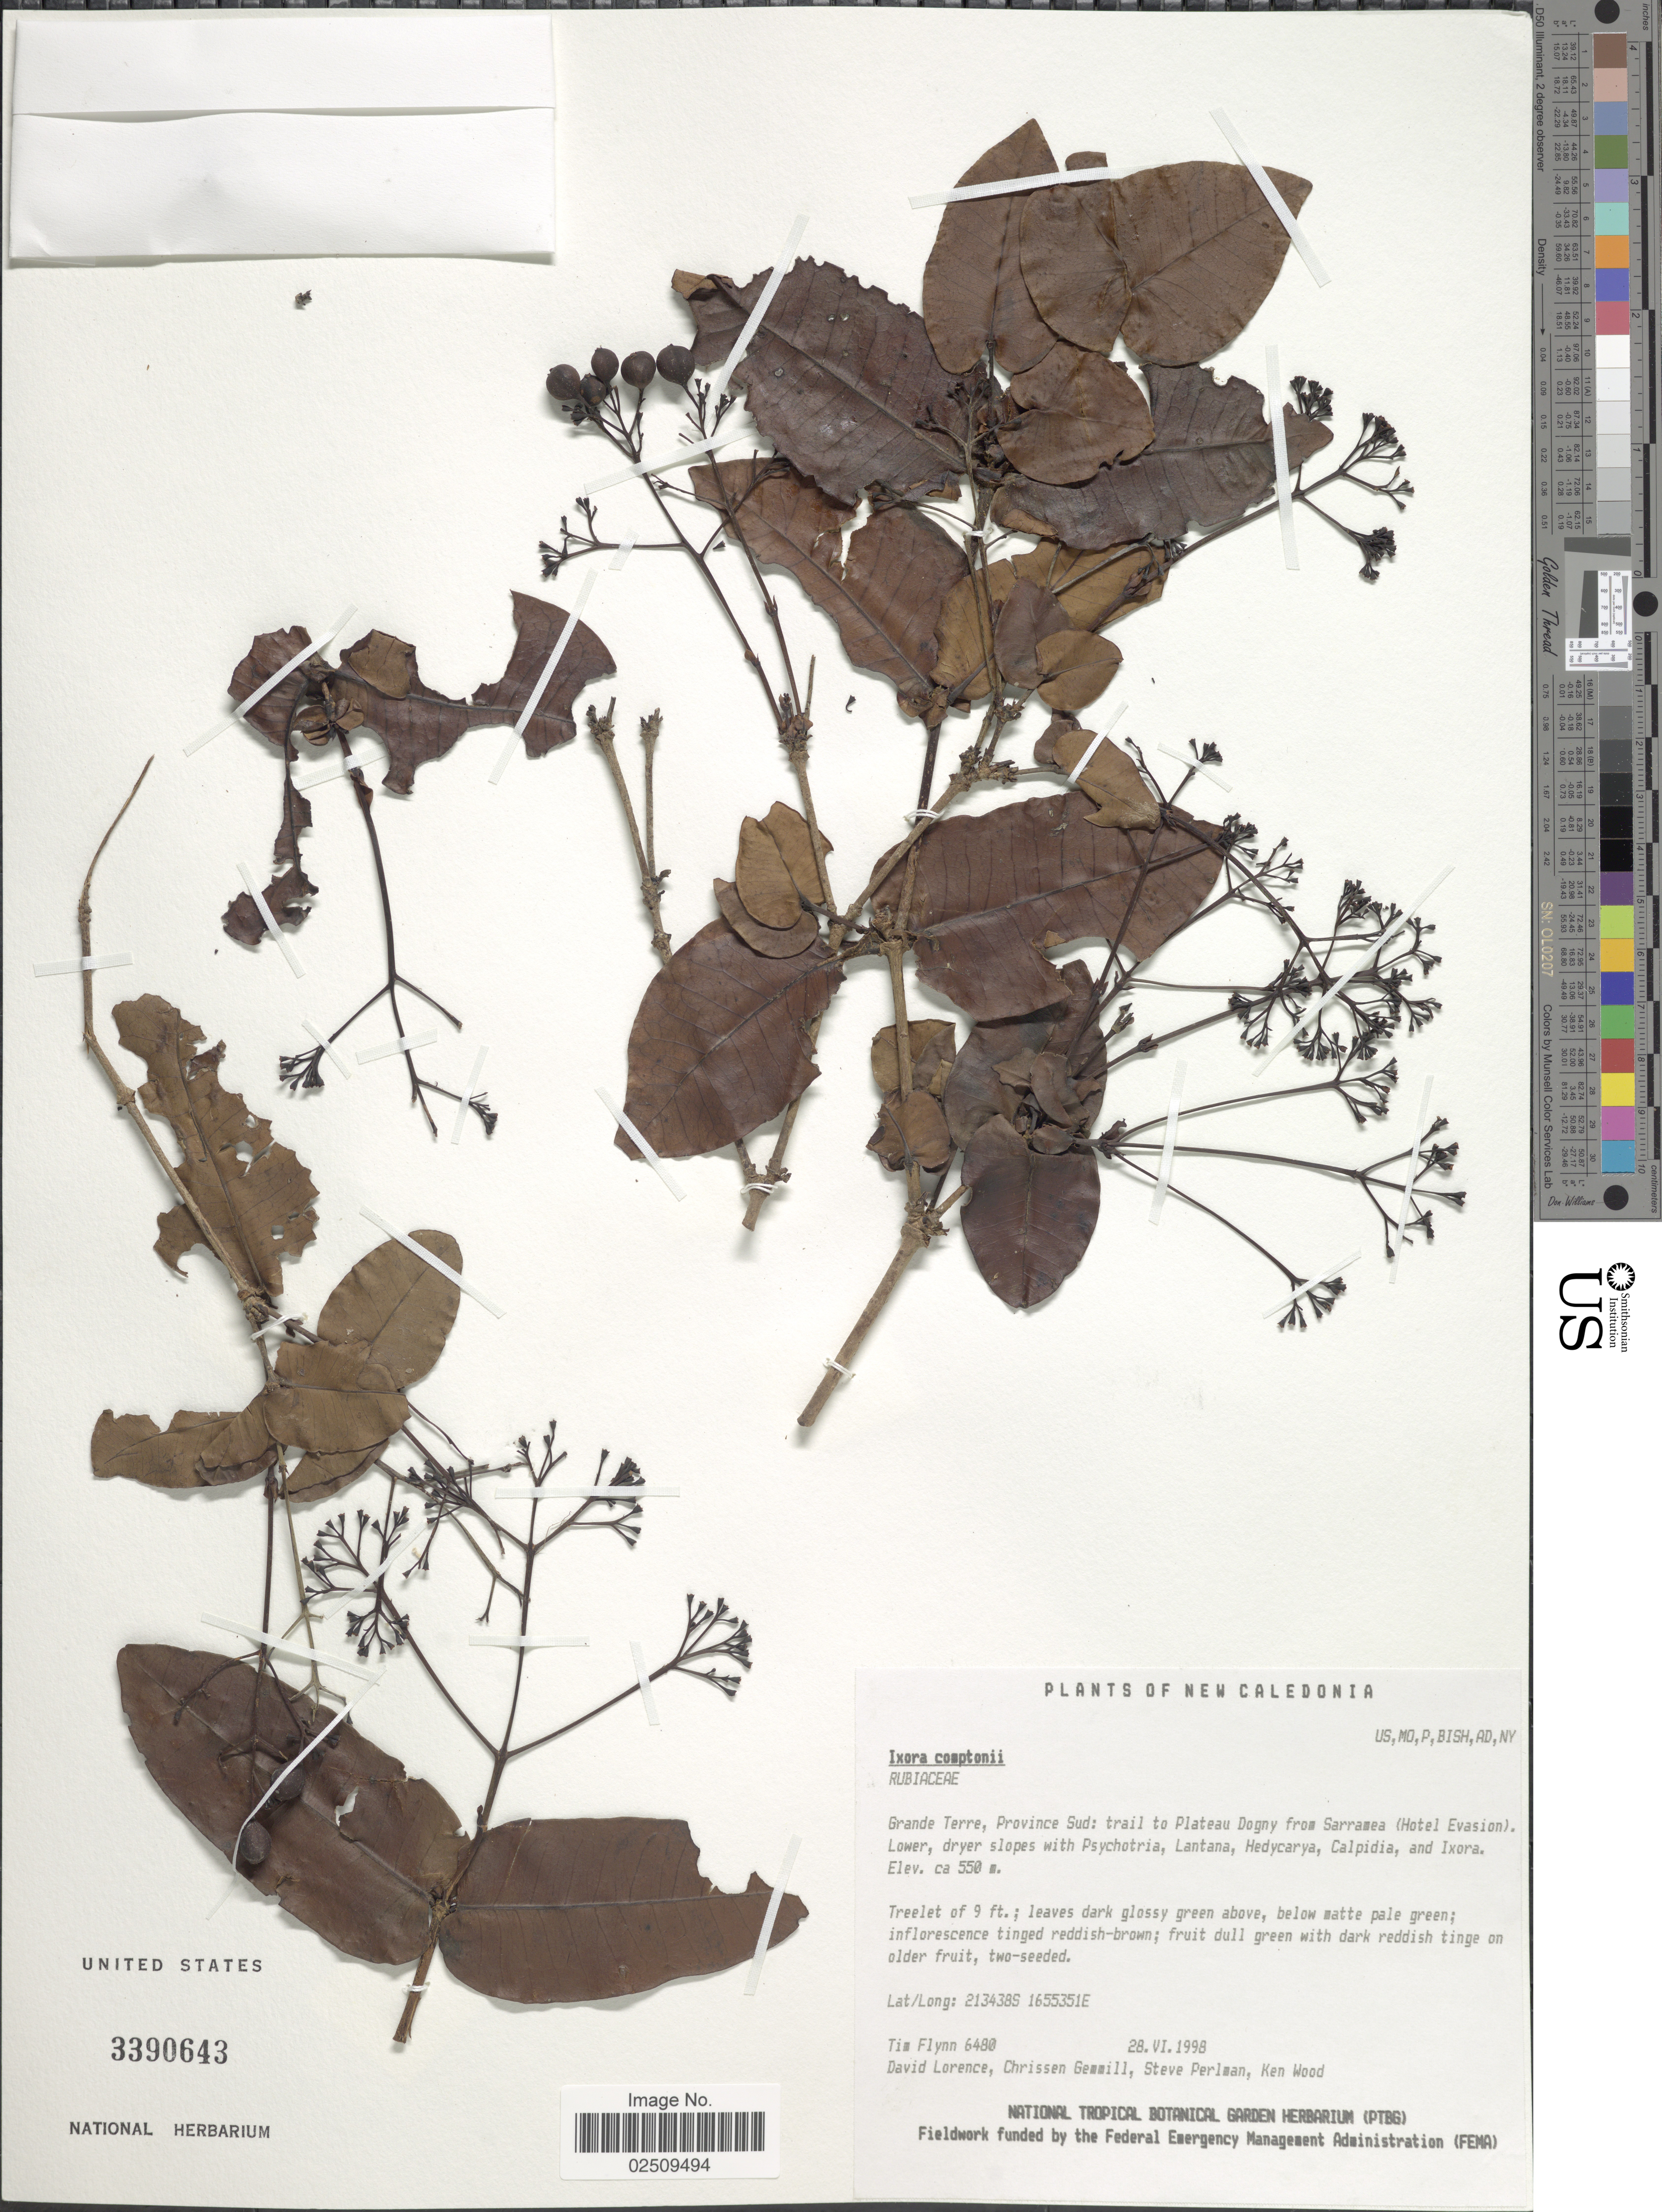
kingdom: Plantae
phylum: Tracheophyta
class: Magnoliopsida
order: Gentianales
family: Rubiaceae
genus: Ixora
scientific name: Ixora comptonii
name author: S. Moore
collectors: T. W. Flynn, D. Lorence, C. Gemmill, S. Perlmann & K. R. Wood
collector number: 6480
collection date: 1998-06-28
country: Guadeloupe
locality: Grande Terre, Province Sud: trail to Plateau Dogny from Sarramea (Hotel Evasion)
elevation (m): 550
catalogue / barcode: US 3390643